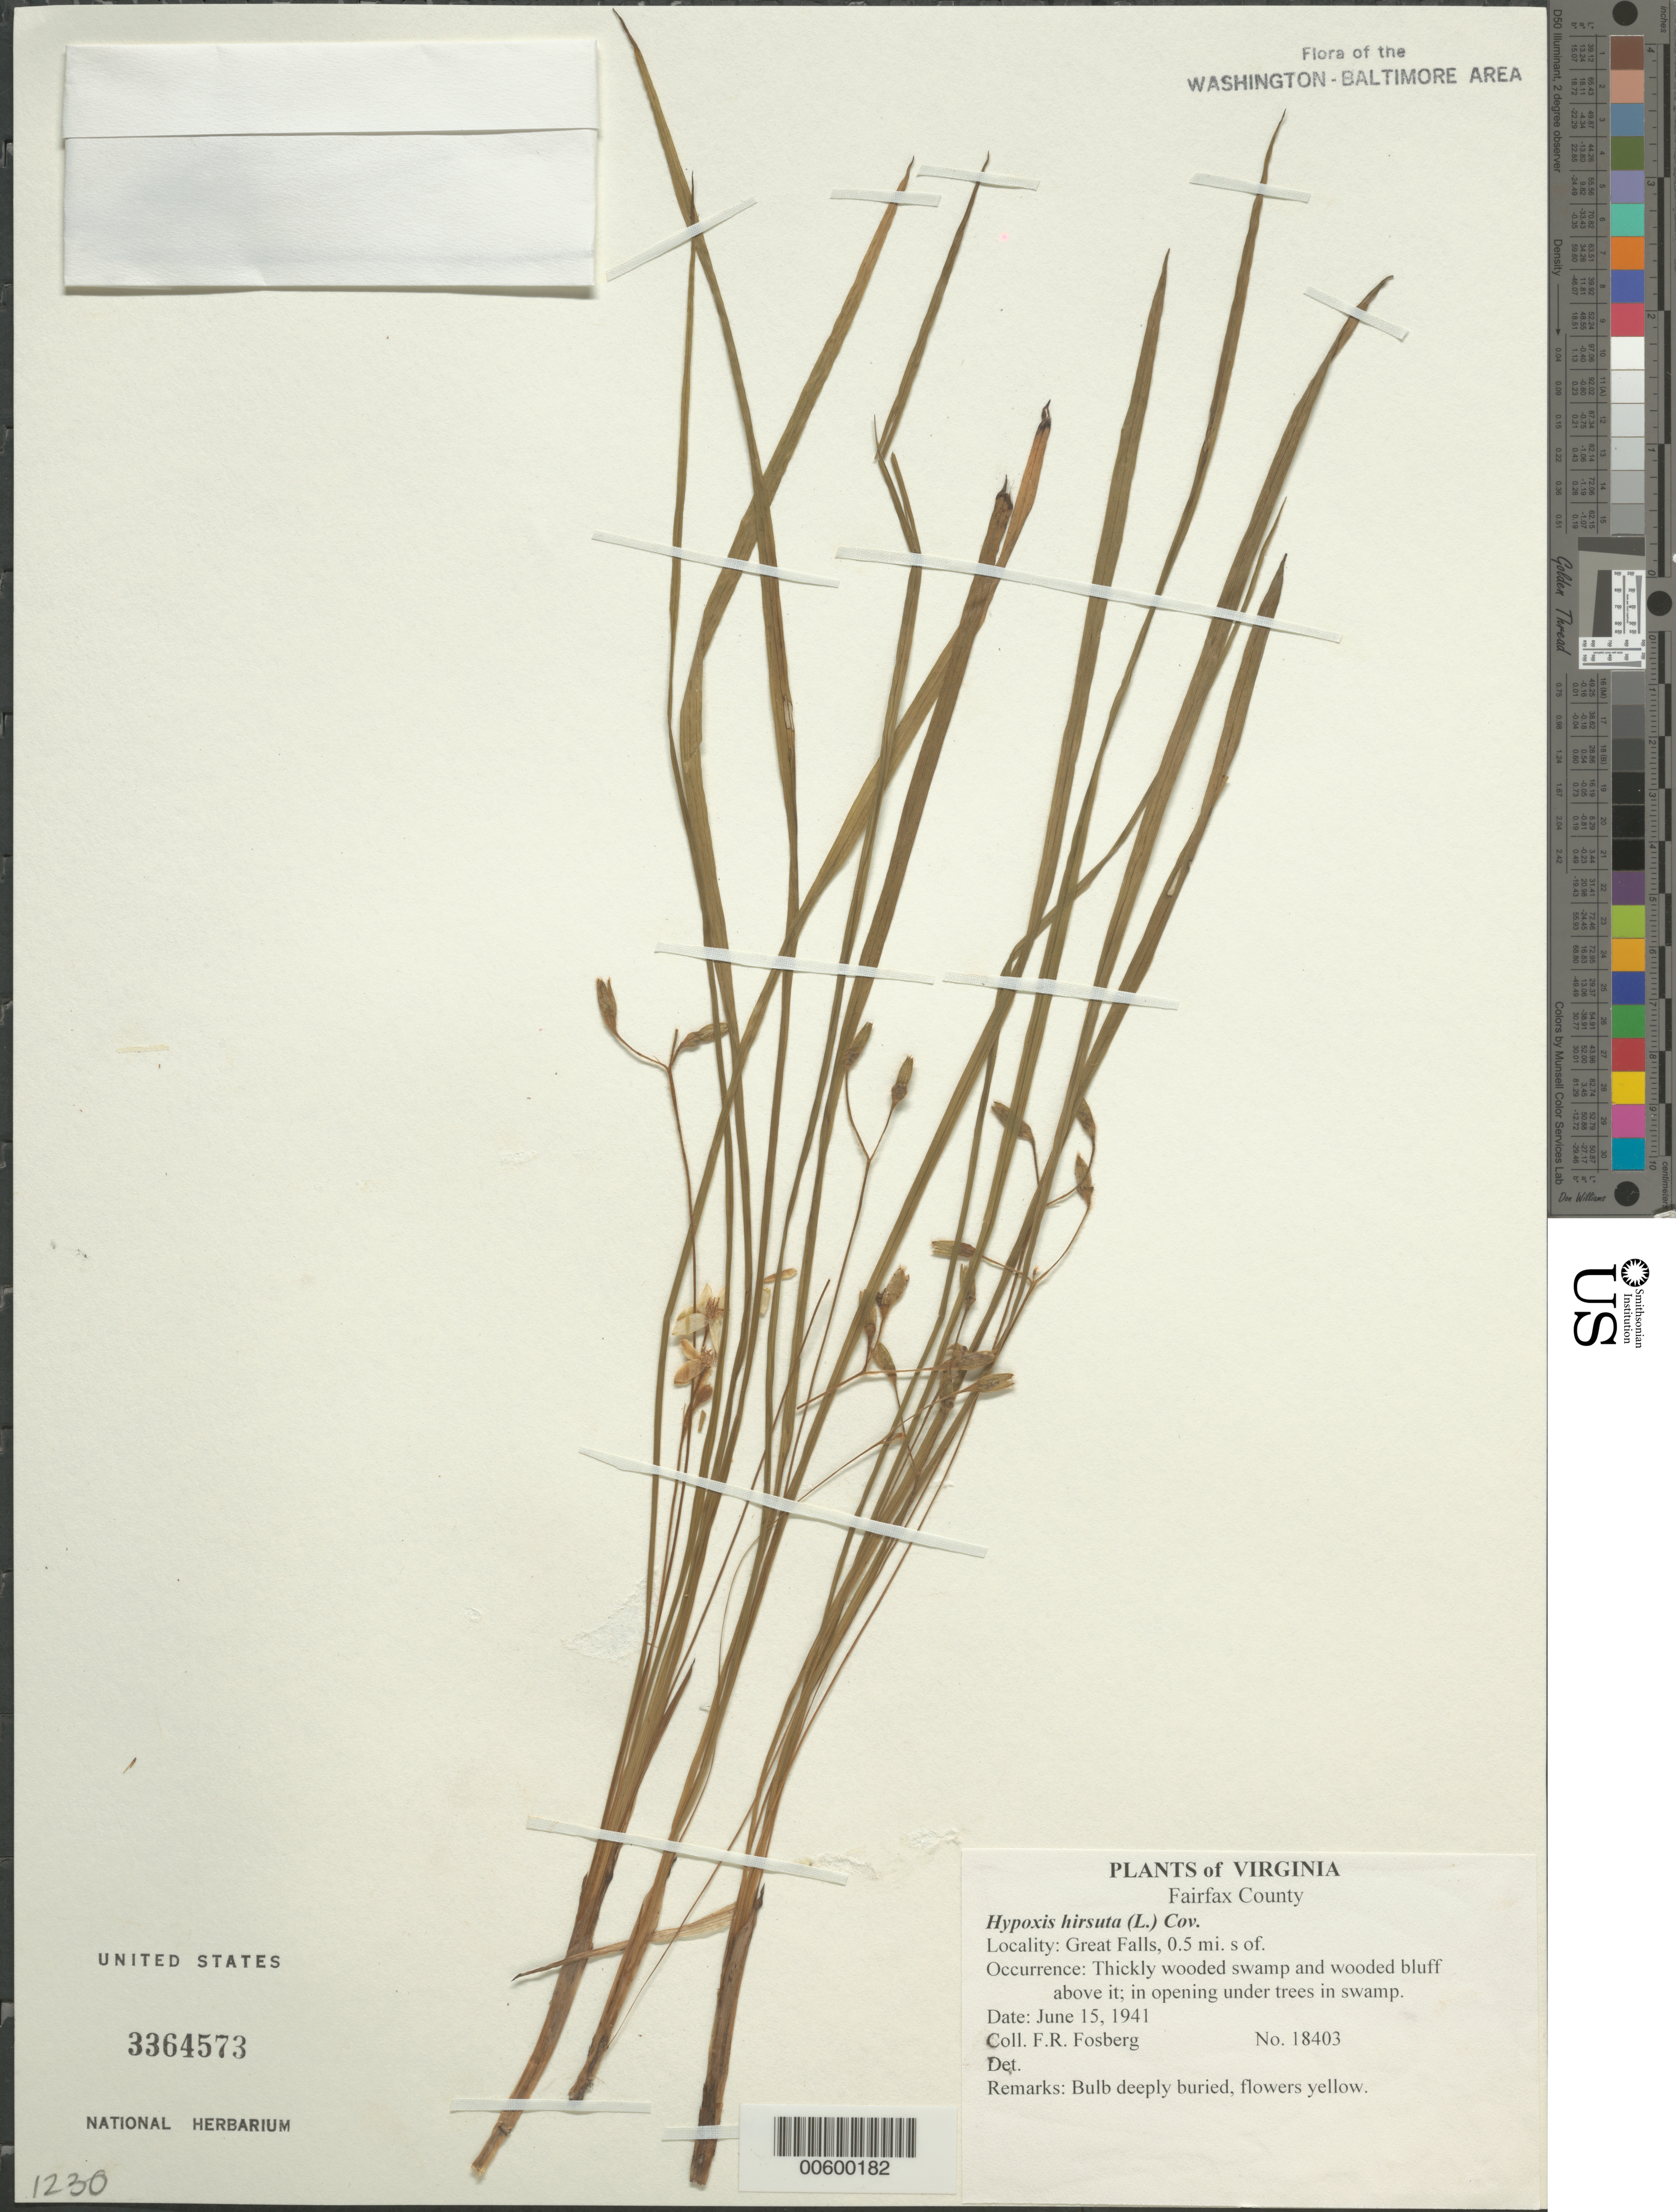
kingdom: Plantae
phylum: Tracheophyta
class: Liliopsida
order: Asparagales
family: Hypoxidaceae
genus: Hypoxis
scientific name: Hypoxis hirsuta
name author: (L.) Coville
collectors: F. R. Fosberg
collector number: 18403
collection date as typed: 15 Jun 1941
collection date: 1941-06-15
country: United States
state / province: Virginia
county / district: Fairfax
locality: Great Falls, 0.5 mi. S of.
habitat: Thickly wooded swamp and wooded bluff above it; in opening under trees in swamp.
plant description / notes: Common name: Yellow Star Grass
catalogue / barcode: US 3364573